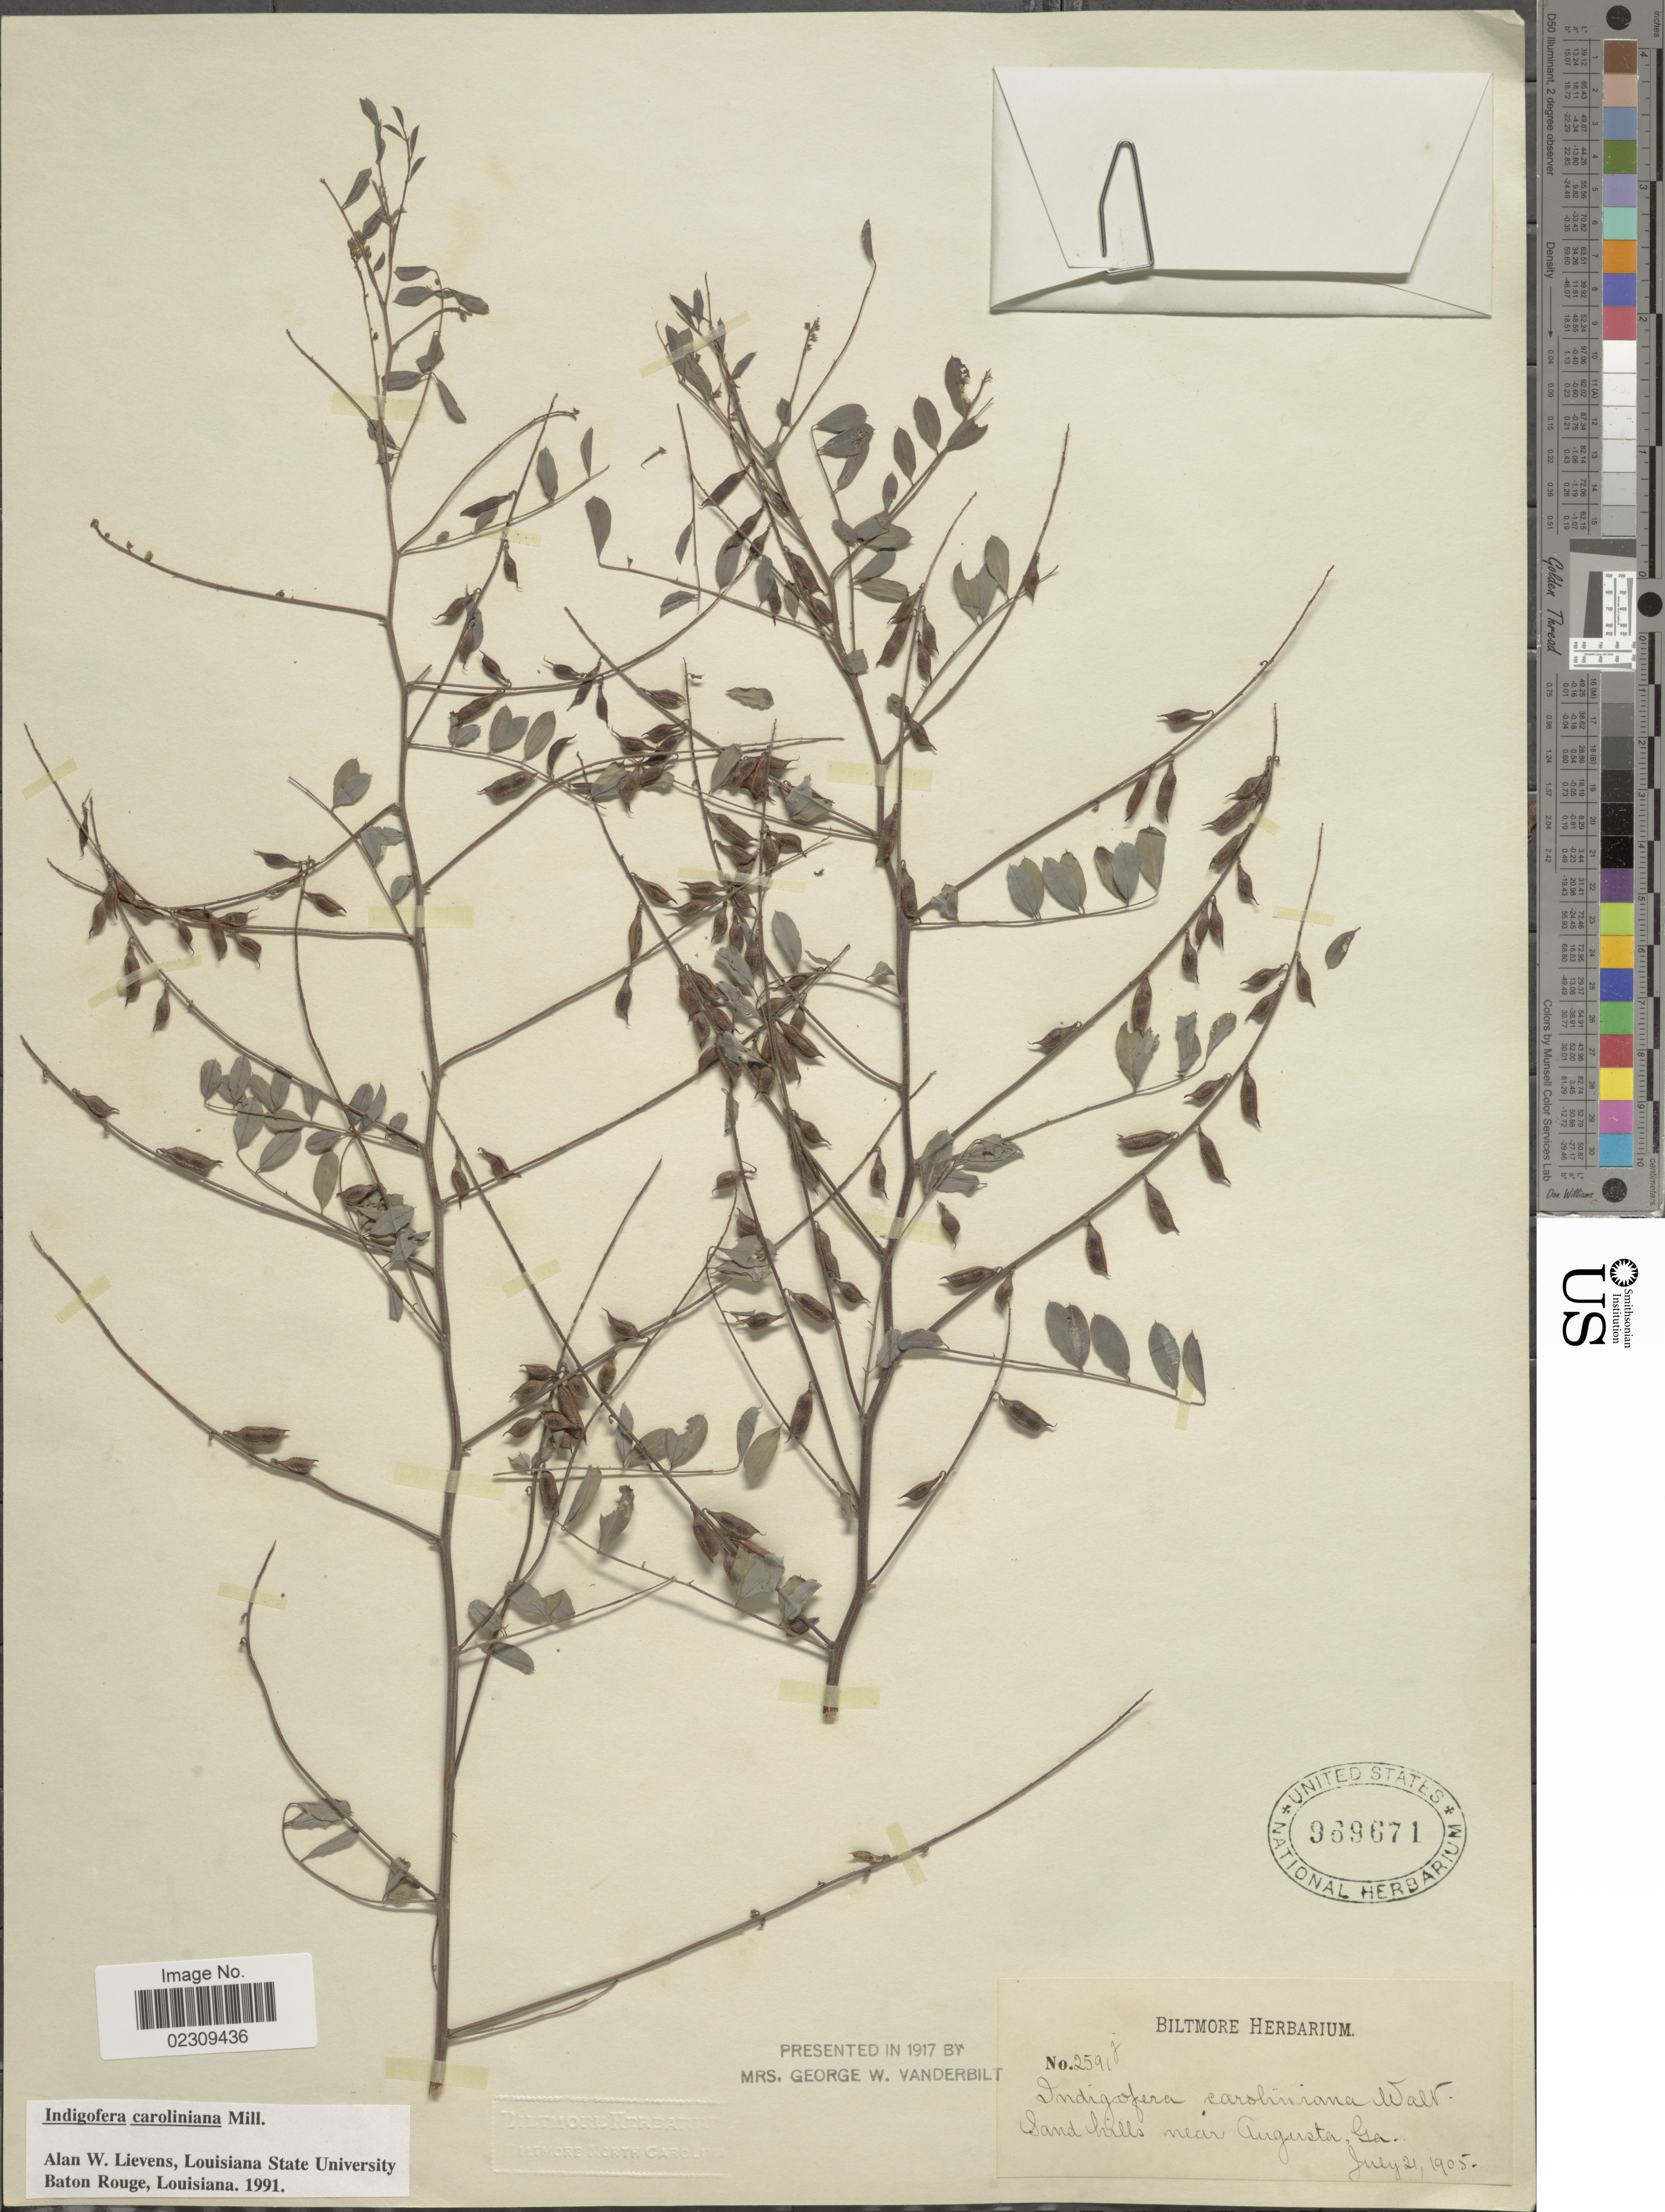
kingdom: Plantae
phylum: Tracheophyta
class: Magnoliopsida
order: Fabales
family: Fabaceae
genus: Indigofera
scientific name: Indigofera caroliniana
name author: Mill.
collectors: ex herb. Biltmore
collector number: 2591j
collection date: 1905-07-21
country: United States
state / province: Georgia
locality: Near Augusta, Ga.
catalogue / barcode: US 969671